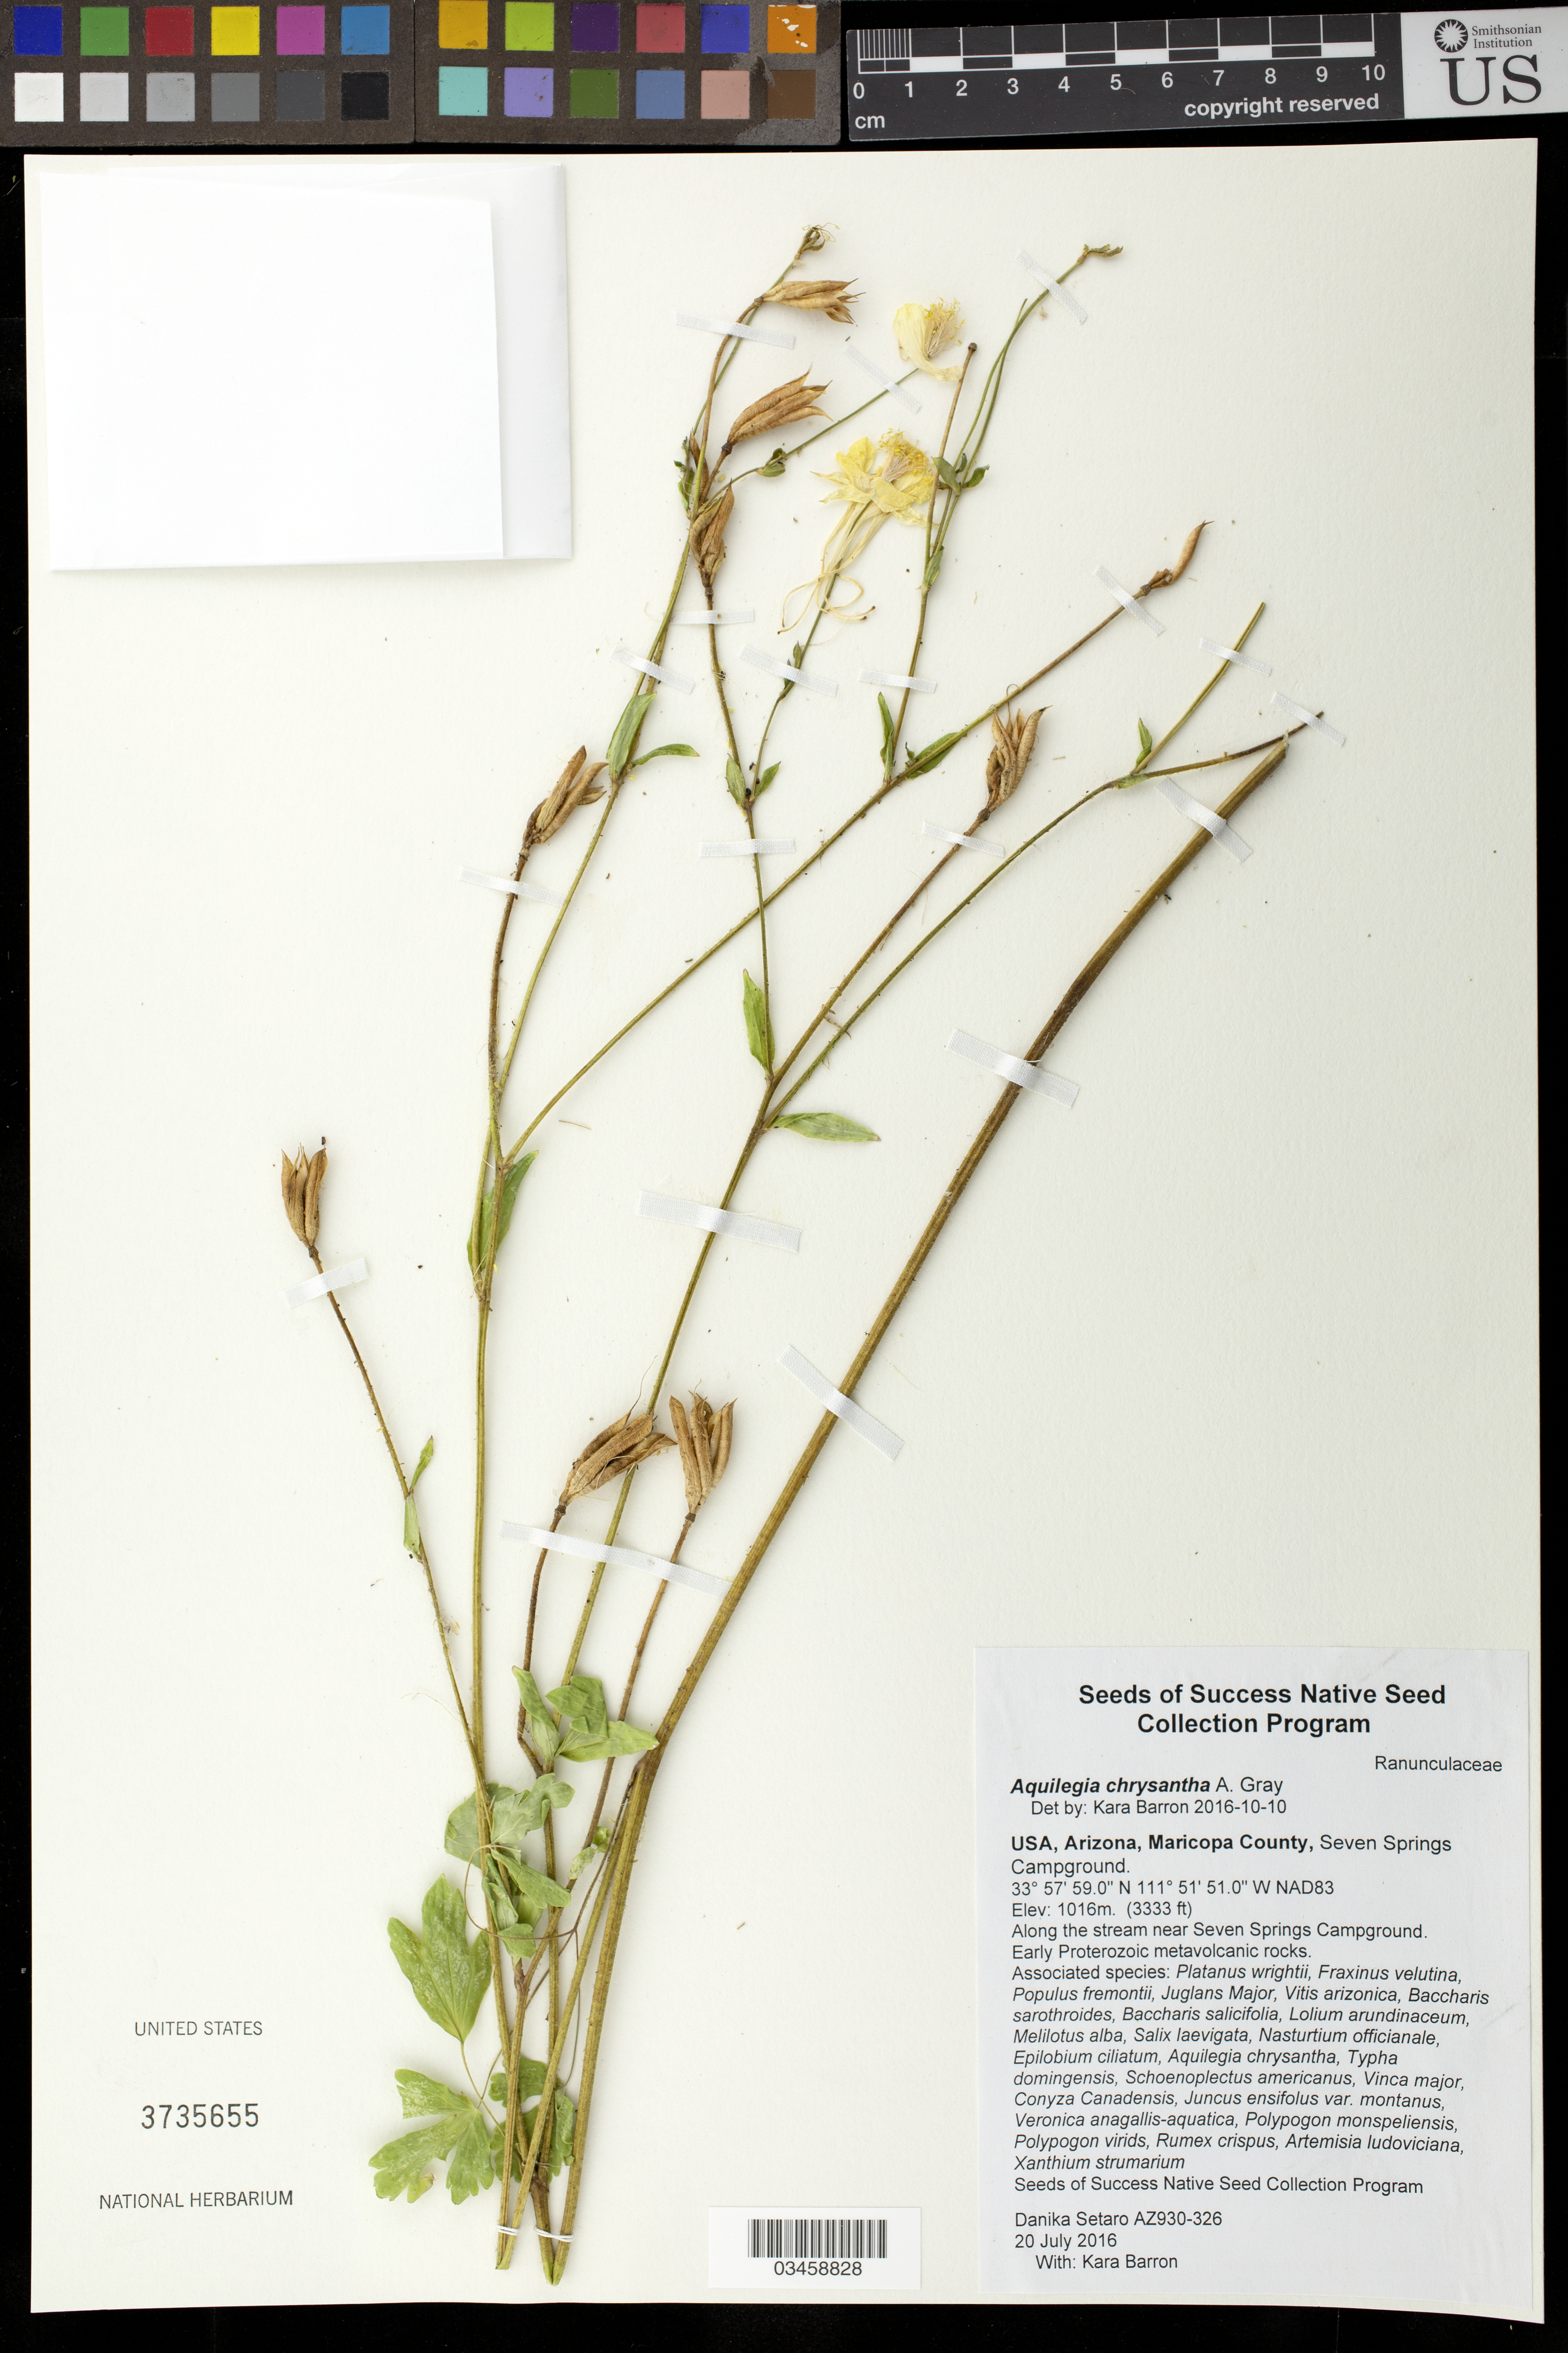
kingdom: Plantae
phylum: Tracheophyta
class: Magnoliopsida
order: Ranunculales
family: Ranunculaceae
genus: Aquilegia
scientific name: Aquilegia chrysantha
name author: A. Gray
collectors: D. Setaro & K. Barron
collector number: AZ930-326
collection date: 2016-07-20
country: United States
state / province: Arizona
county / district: Maricopa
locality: Seven Springs Campground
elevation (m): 1016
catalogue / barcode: US 3735655